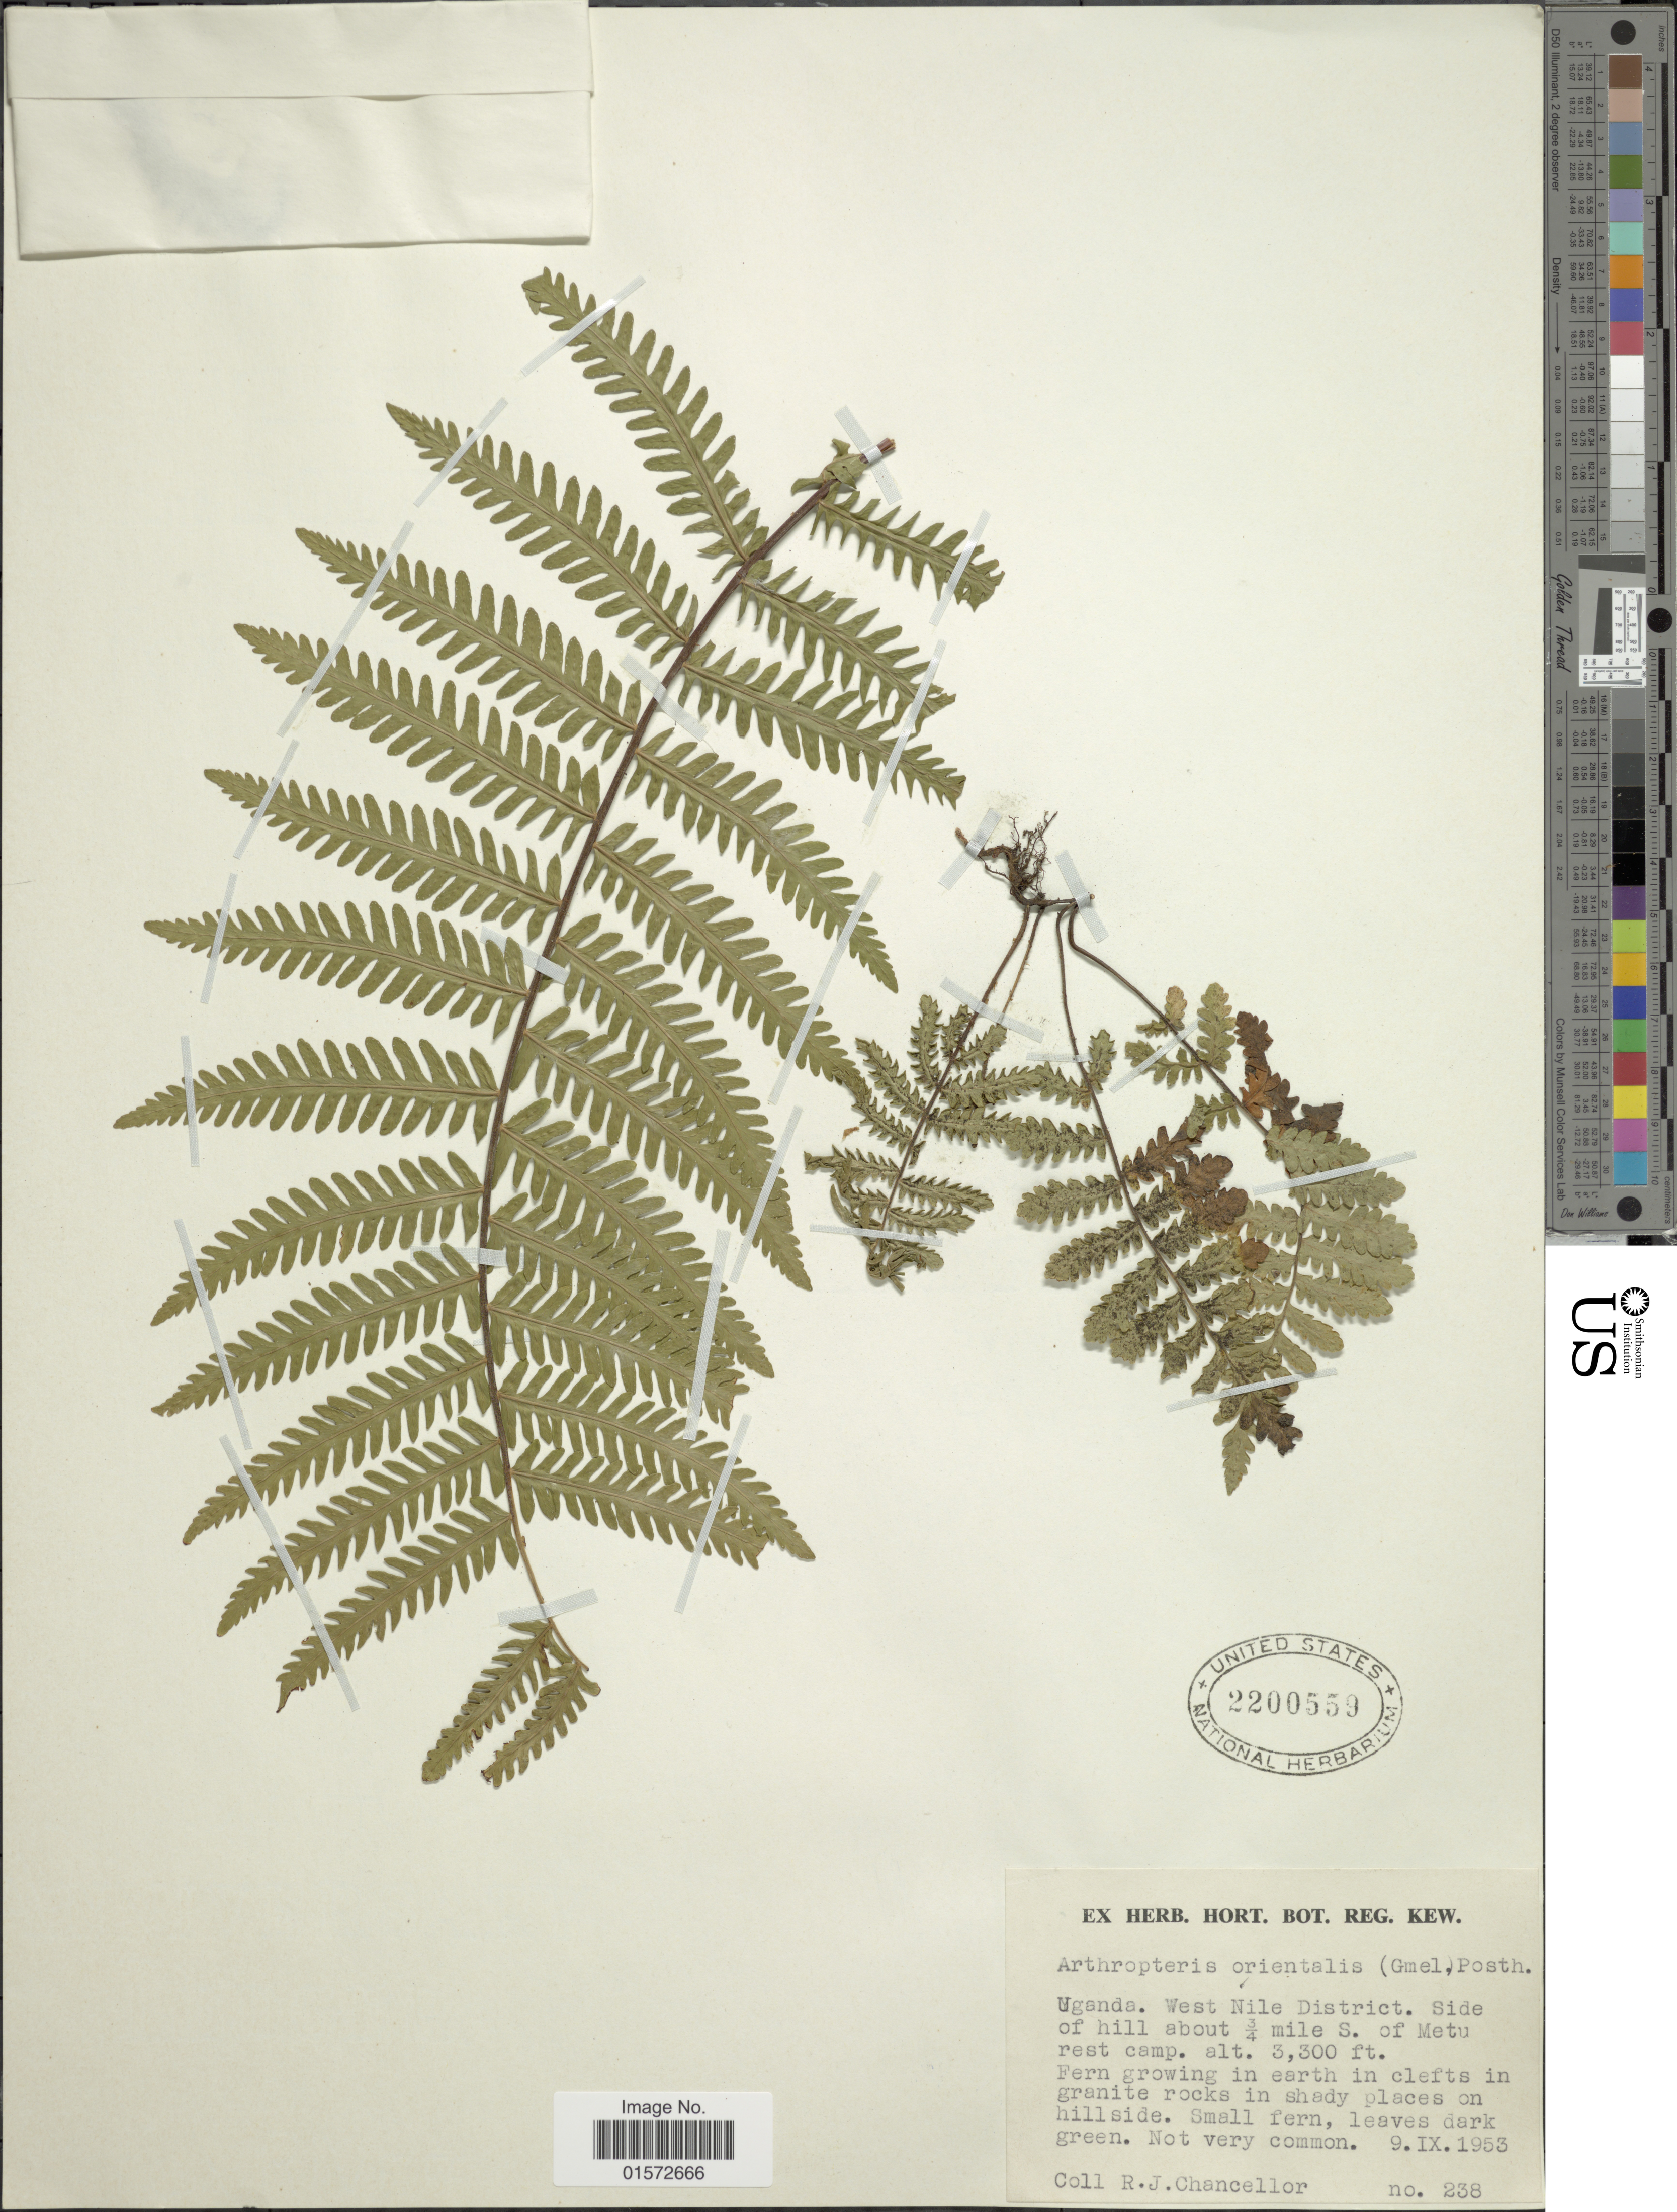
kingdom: Plantae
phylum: Tracheophyta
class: Polypodiopsida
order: Polypodiales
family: Tectariaceae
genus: Arthropteris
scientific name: Arthropteris orientalis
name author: (J.F. Gmel.) Posth.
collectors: R. Chancellor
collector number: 238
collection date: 1953-09-09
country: Uganda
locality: West Nile District. Side of hill about 0.75 mile S. of Metu rest camp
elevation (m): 1006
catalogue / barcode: US 2200559